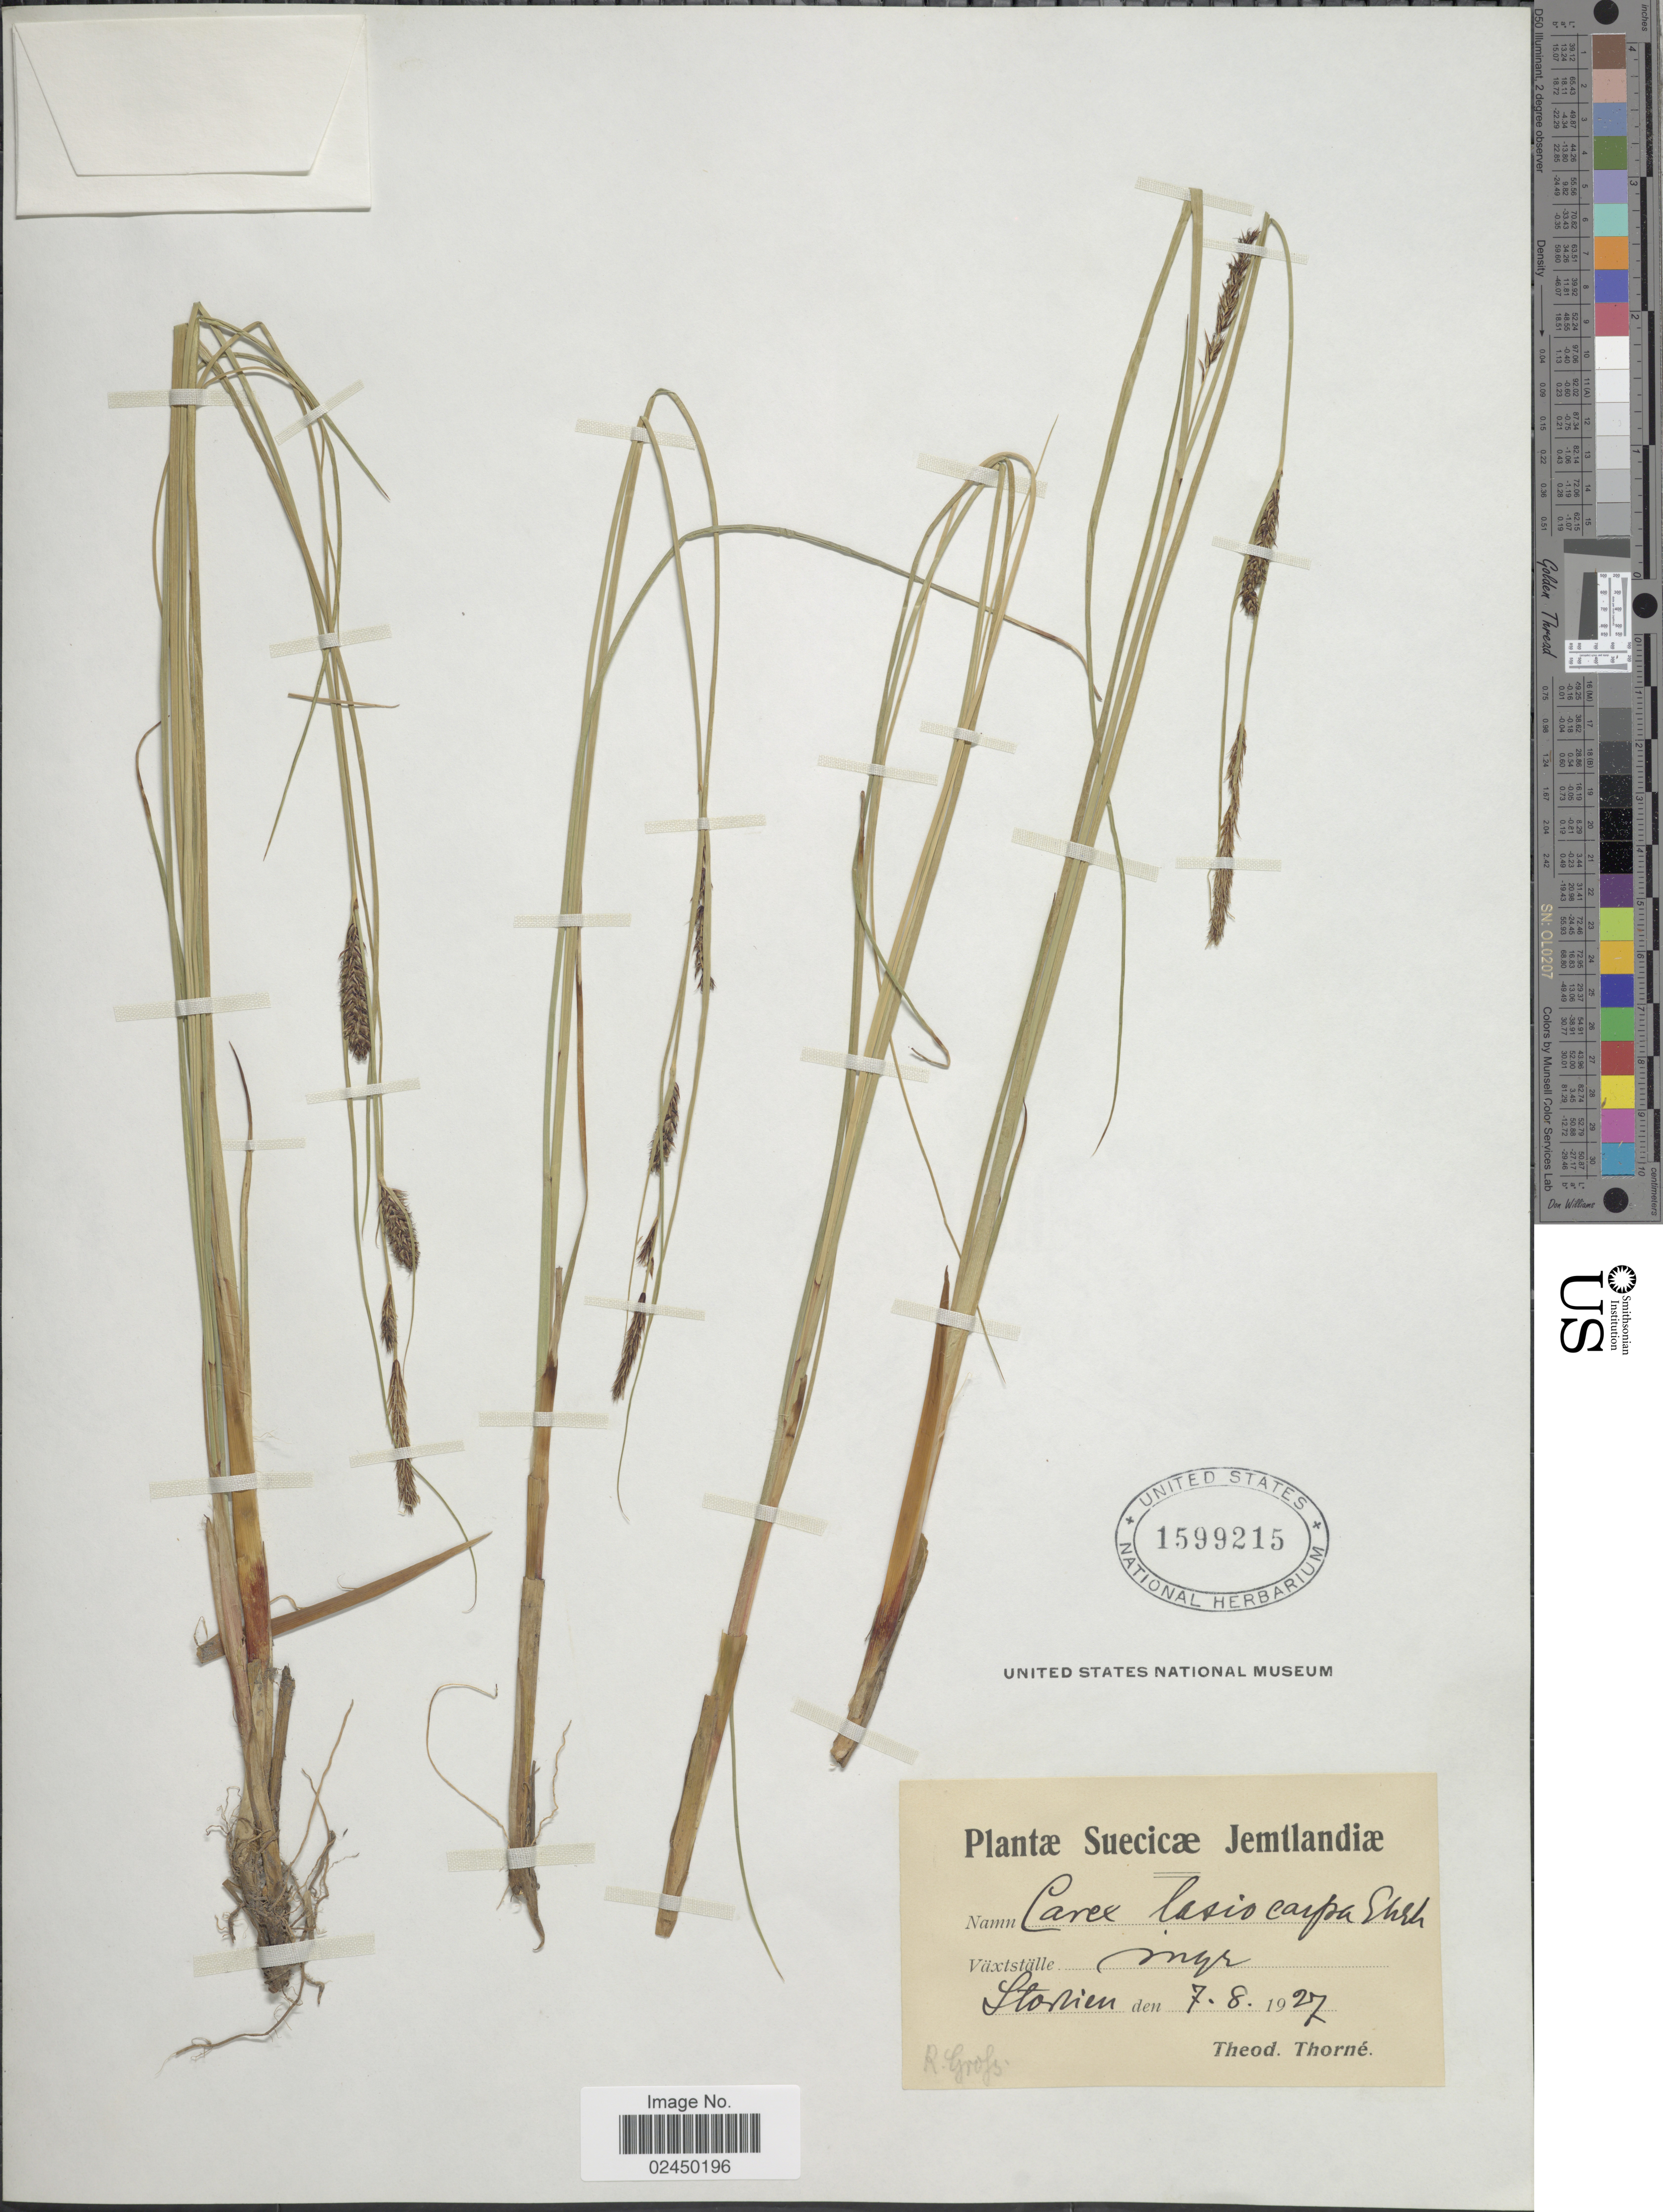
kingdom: Plantae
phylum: Tracheophyta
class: Liliopsida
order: Poales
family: Cyperaceae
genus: Carex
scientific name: Carex lasiocarpa var. lasiocarpa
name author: Ehrh.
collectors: T. Thorné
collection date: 1927-08-07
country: Sweden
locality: Suecicæ Jemtlandiæ. Myr, Storlien.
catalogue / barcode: US 1599215